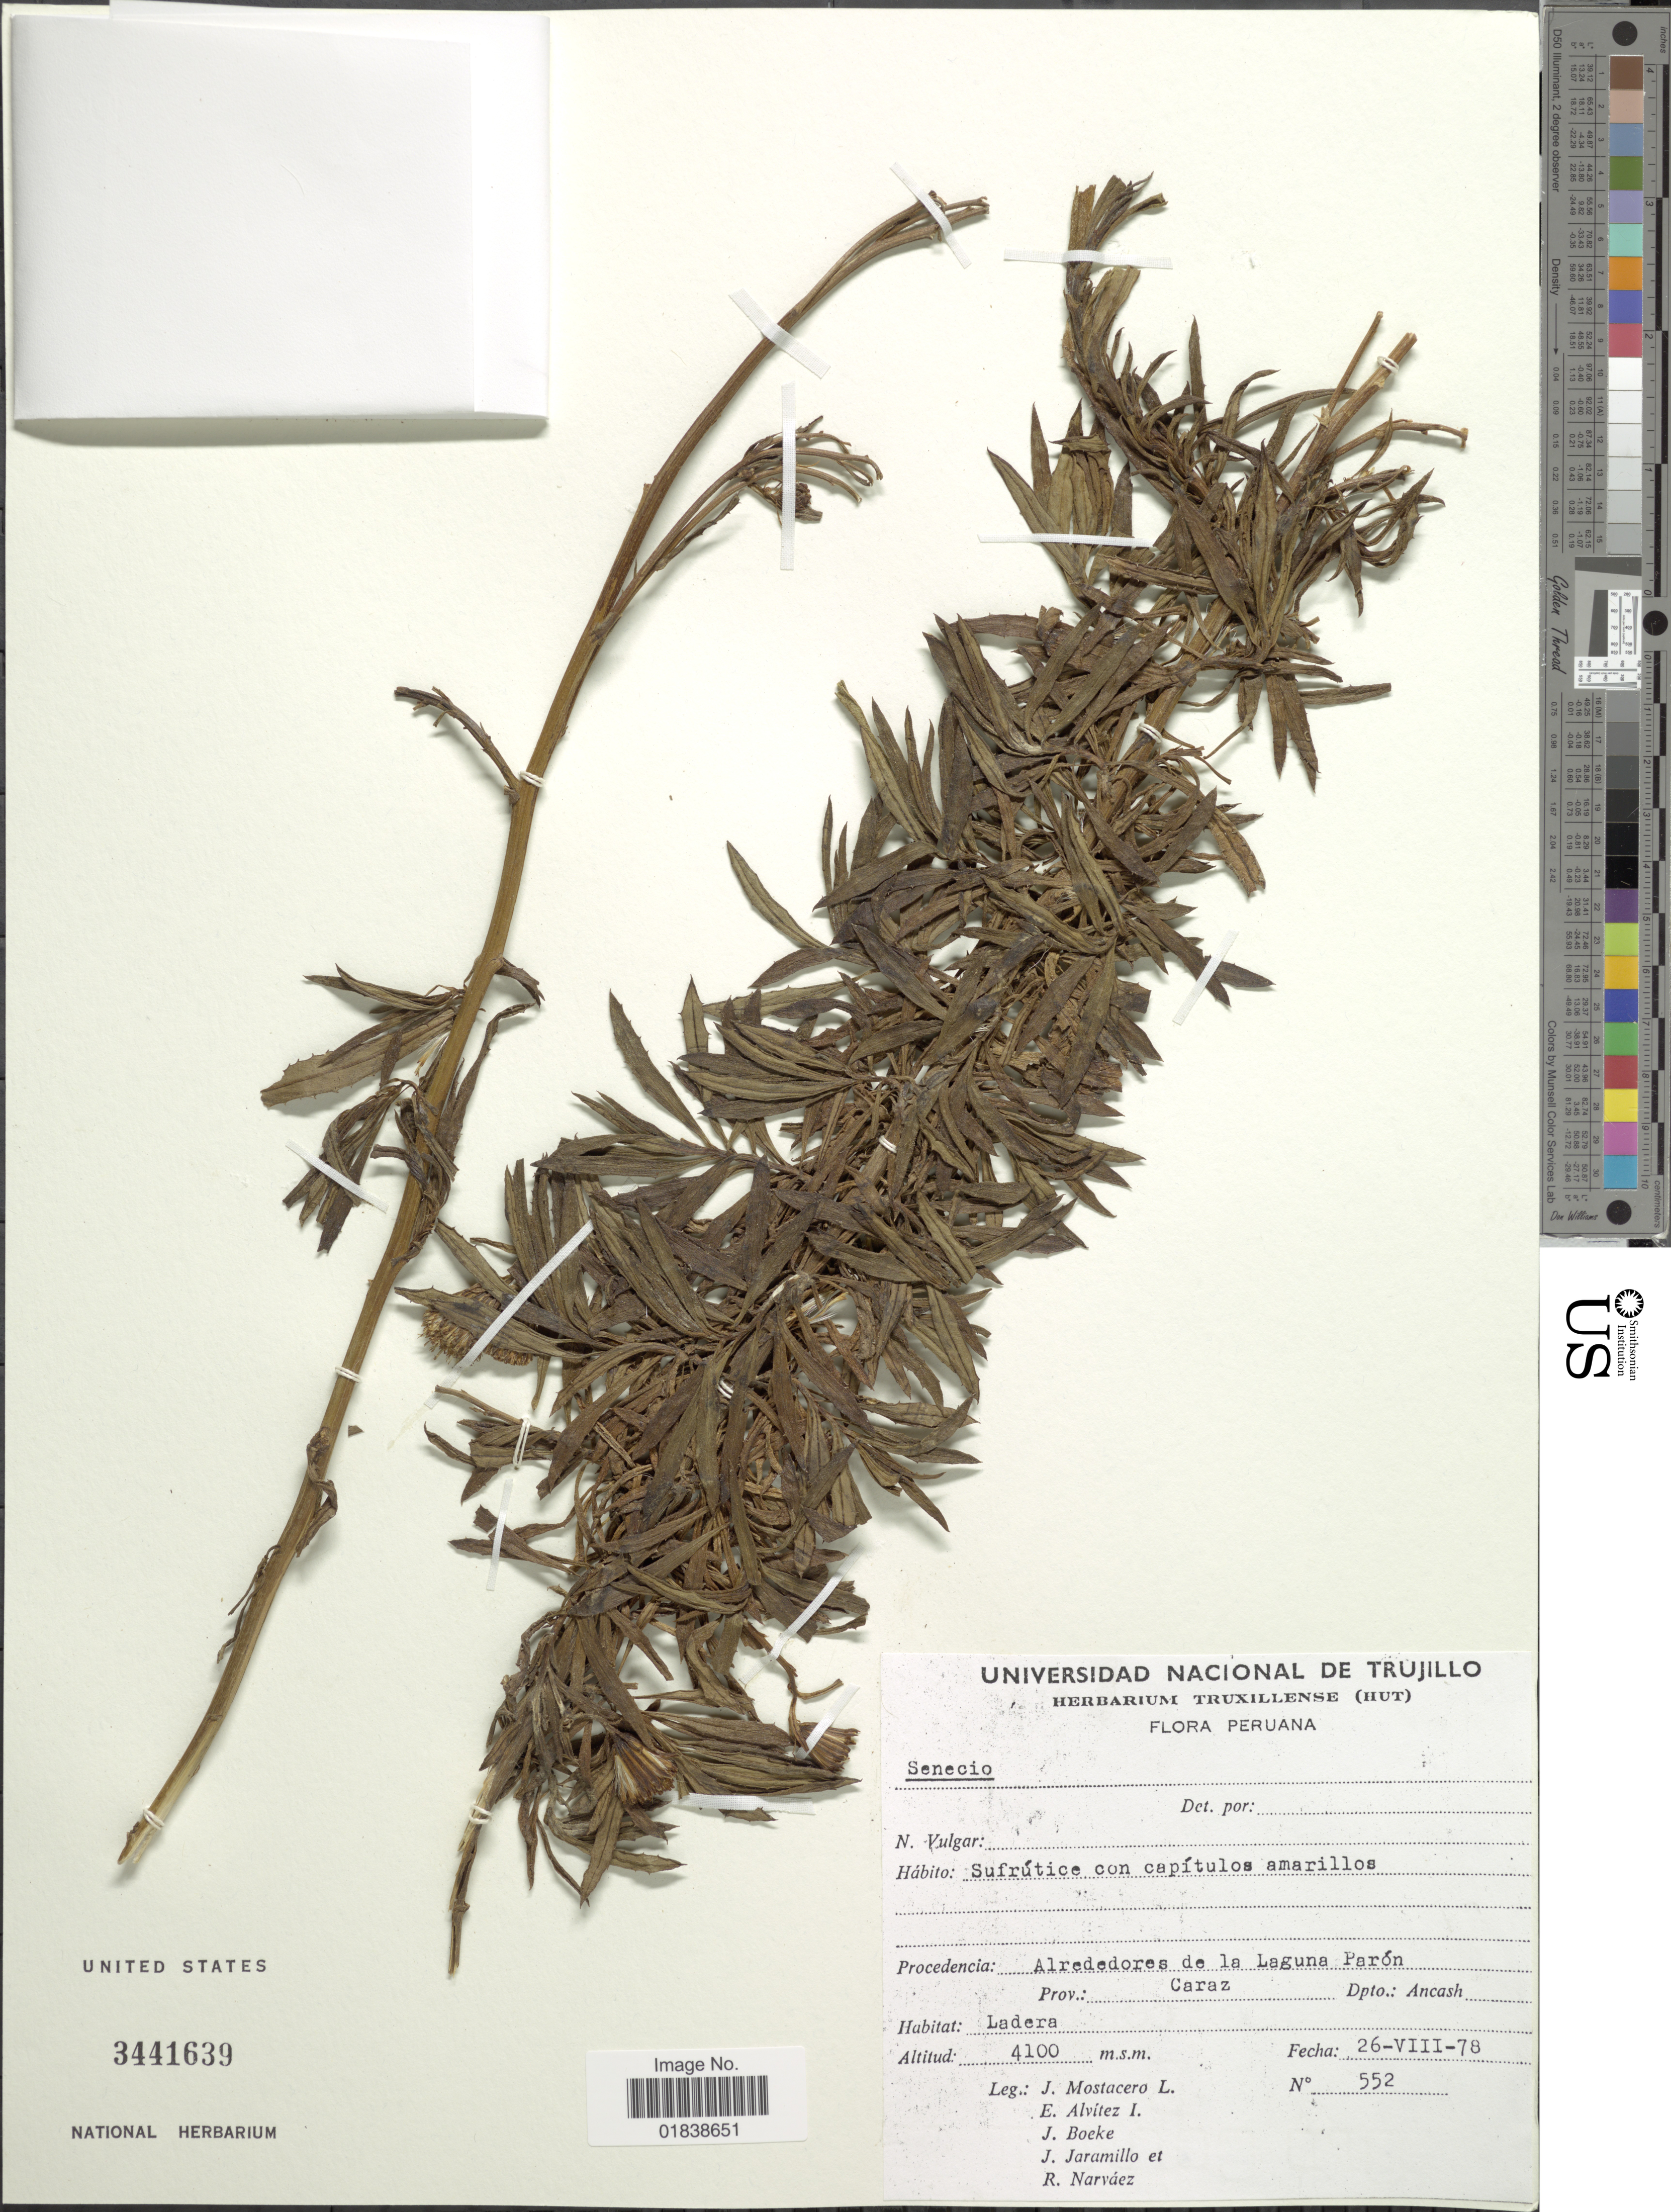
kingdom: Plantae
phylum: Tracheophyta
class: Magnoliopsida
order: Asterales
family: Asteraceae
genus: Senecio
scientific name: Senecio sp.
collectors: J. Mostacero L., E. Alvitez I., J. D. Boeke, J. Jaramillo & R. Narváez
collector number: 552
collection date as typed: Transcribed d/m/y: 26/8/78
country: Peru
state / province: Ancash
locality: Alrededores de la Laguna Paron, Prov. Caraz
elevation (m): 4100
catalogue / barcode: US 3441639